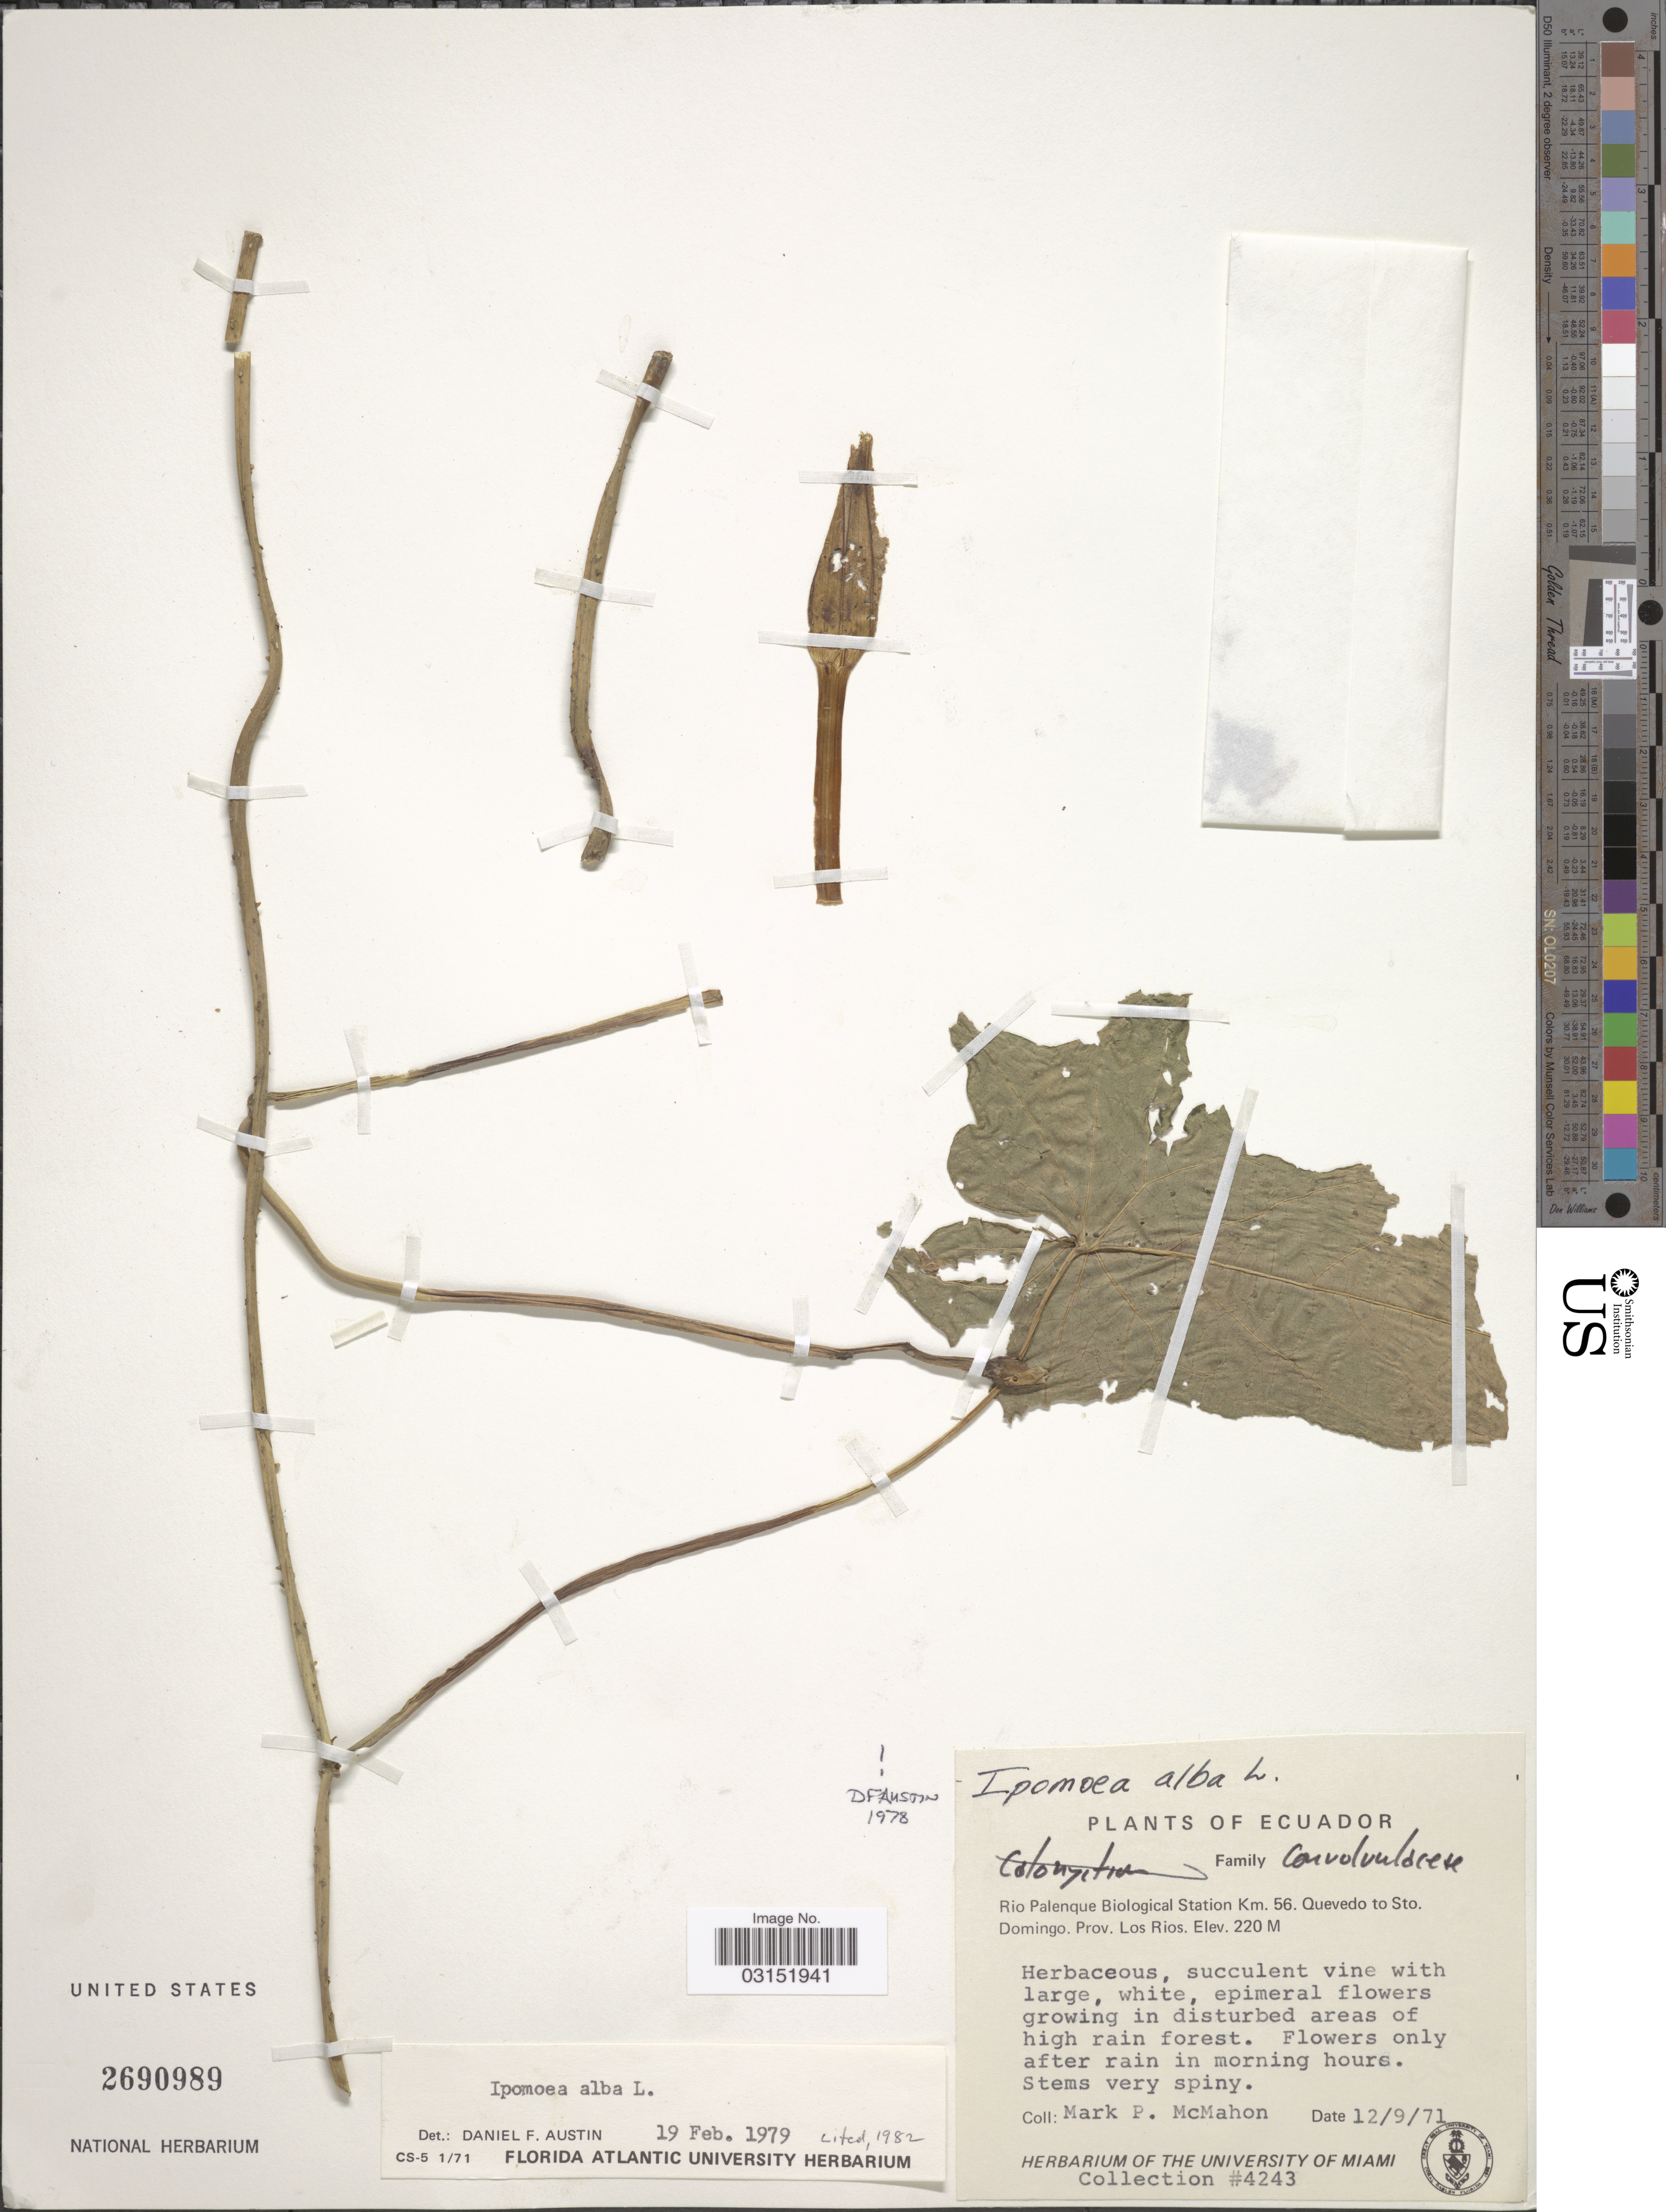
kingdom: Plantae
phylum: Tracheophyta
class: Magnoliopsida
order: Solanales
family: Convolvulaceae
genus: Ipomoea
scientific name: Ipomoea alba L.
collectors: M. McMahon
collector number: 4243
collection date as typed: Transcribed d/m/y: 12/9/71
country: Ecuador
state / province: Los Ríos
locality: Rio Palenque Biological Station Km. 56, Quevedo to Sto. Domingo, Prov. Los Rios.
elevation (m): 220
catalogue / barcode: US 2690989